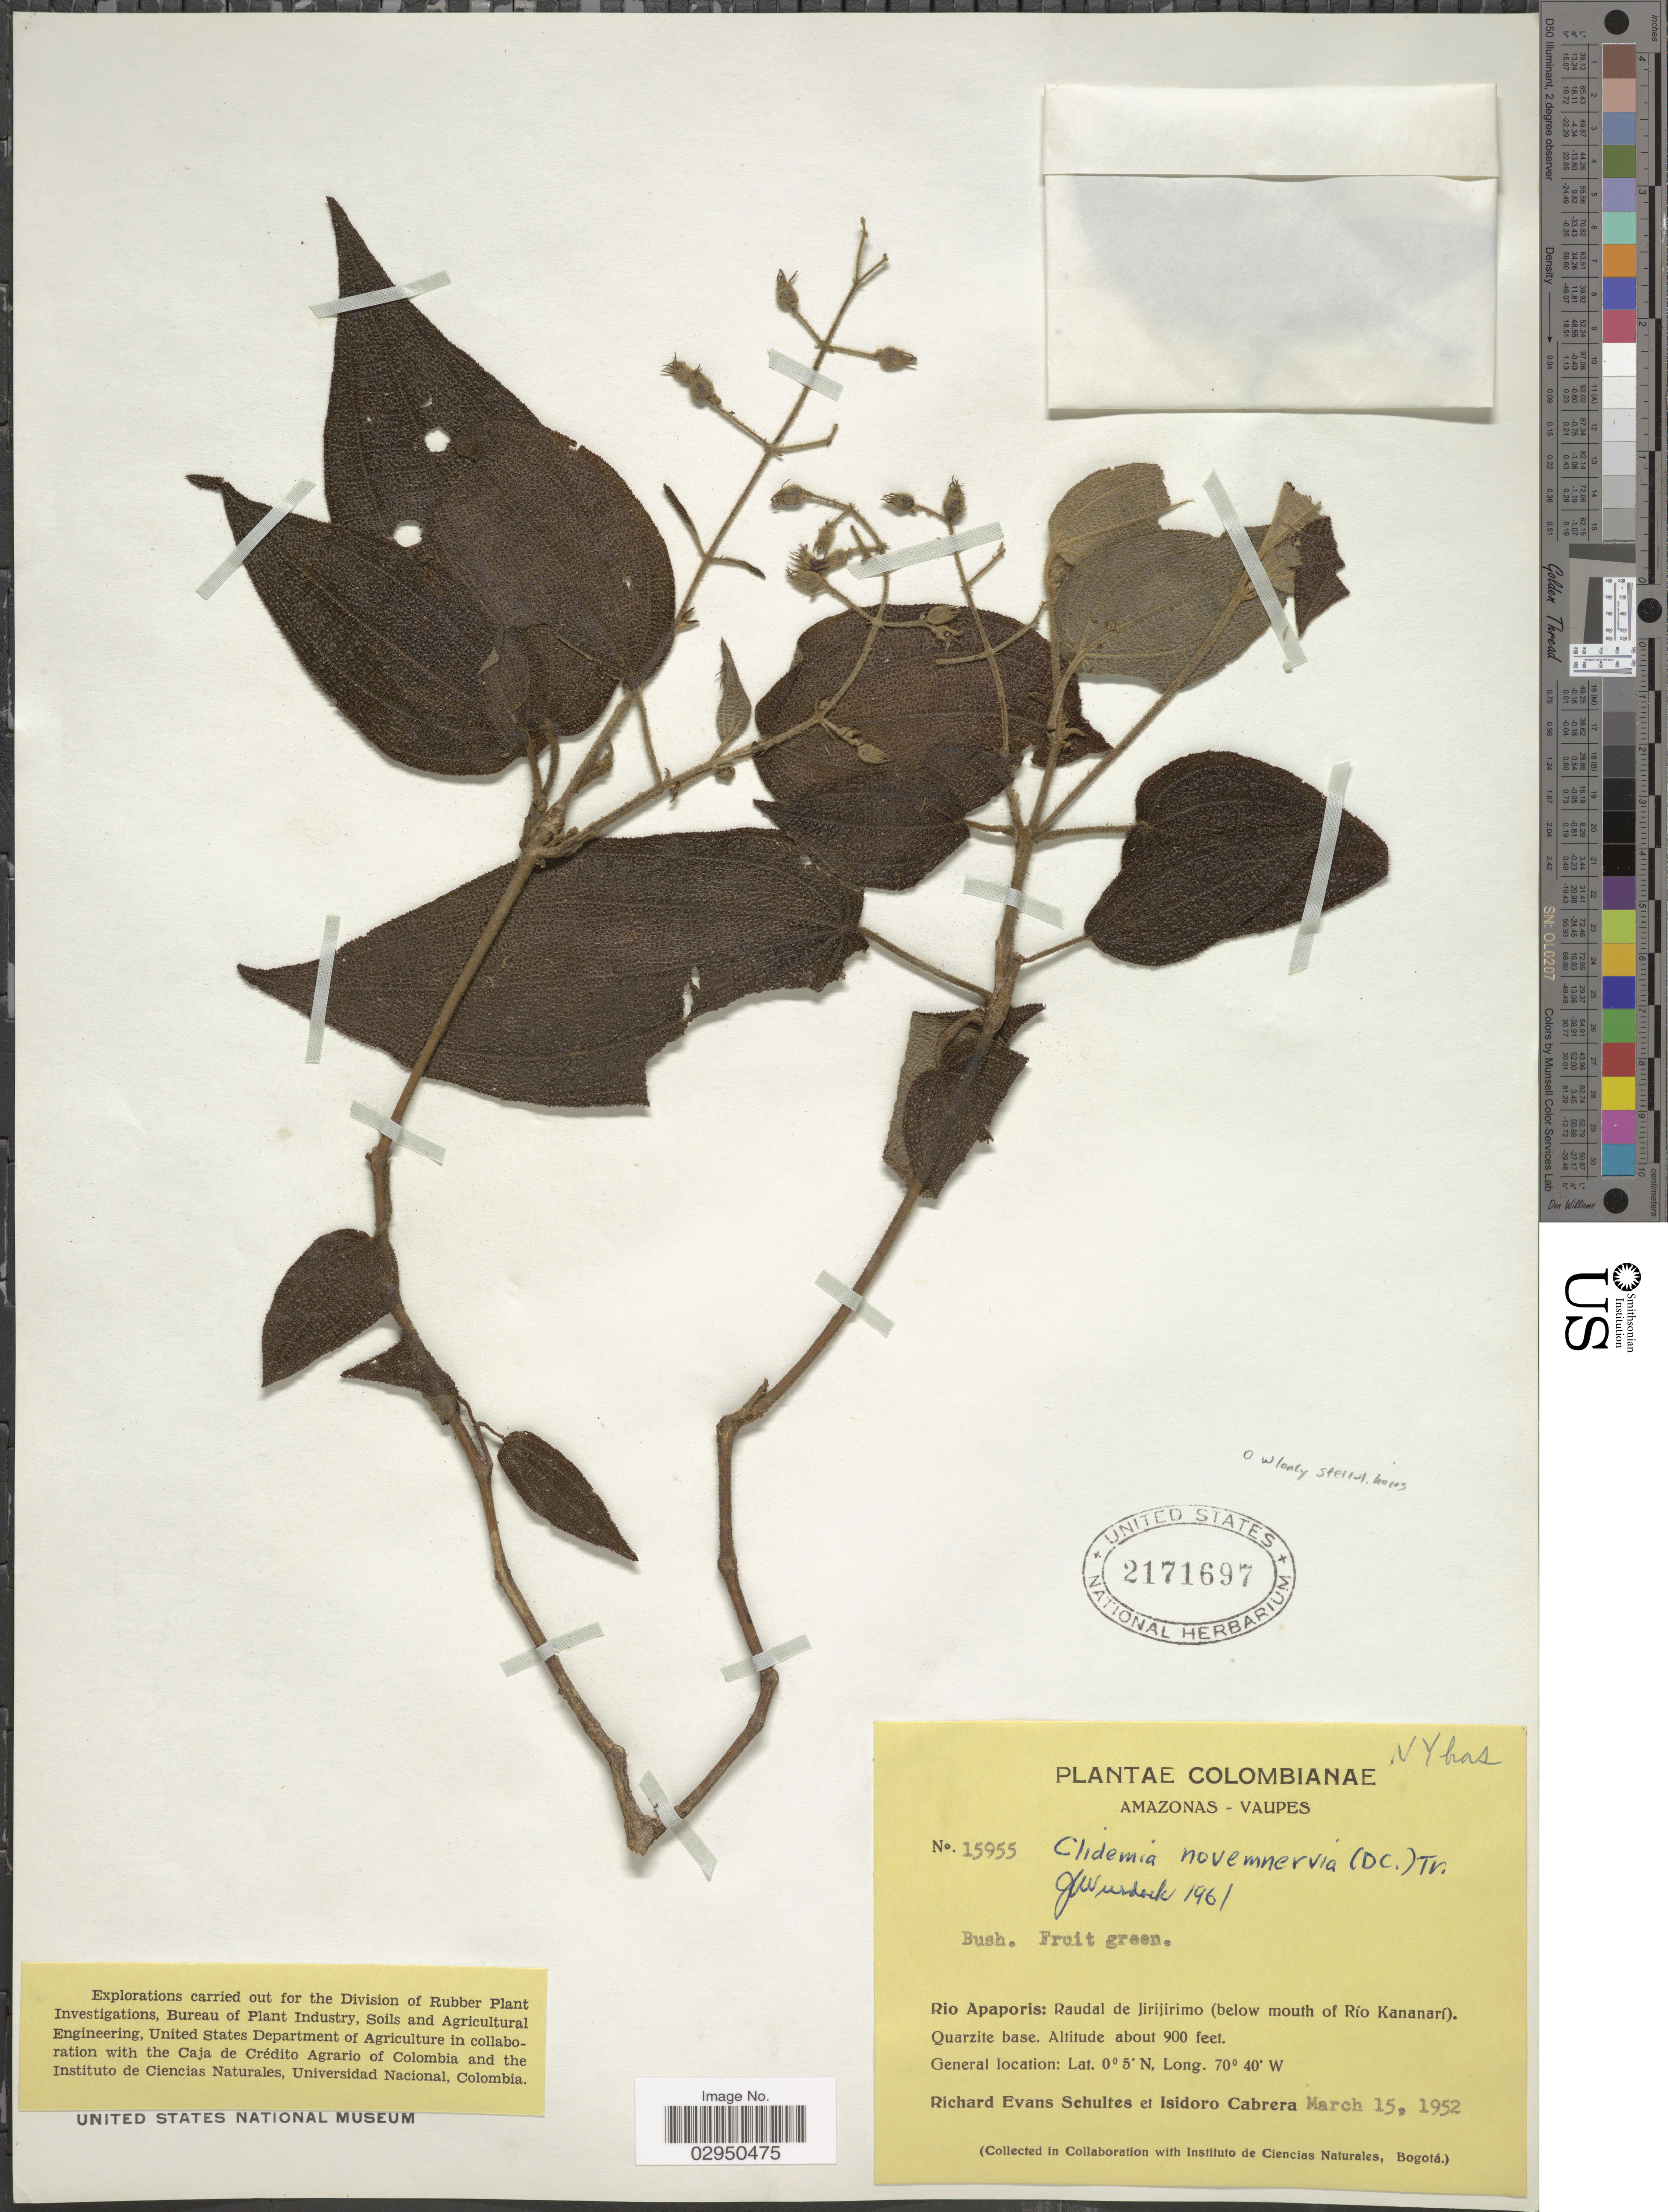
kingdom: Plantae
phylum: Tracheophyta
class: Magnoliopsida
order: Myrtales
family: Melastomataceae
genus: Clidemia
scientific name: Clidemia novemnervia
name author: (DC.) Triana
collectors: R. E. Schultes & I. Cabrera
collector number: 15955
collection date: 1952-03-15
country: Colombia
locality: Amazonas-Vaupés. Río Apaporis: Raudal de Jirijirimo (below mouth of Río Kananarí). Quarzite base.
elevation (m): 274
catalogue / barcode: US 2171697